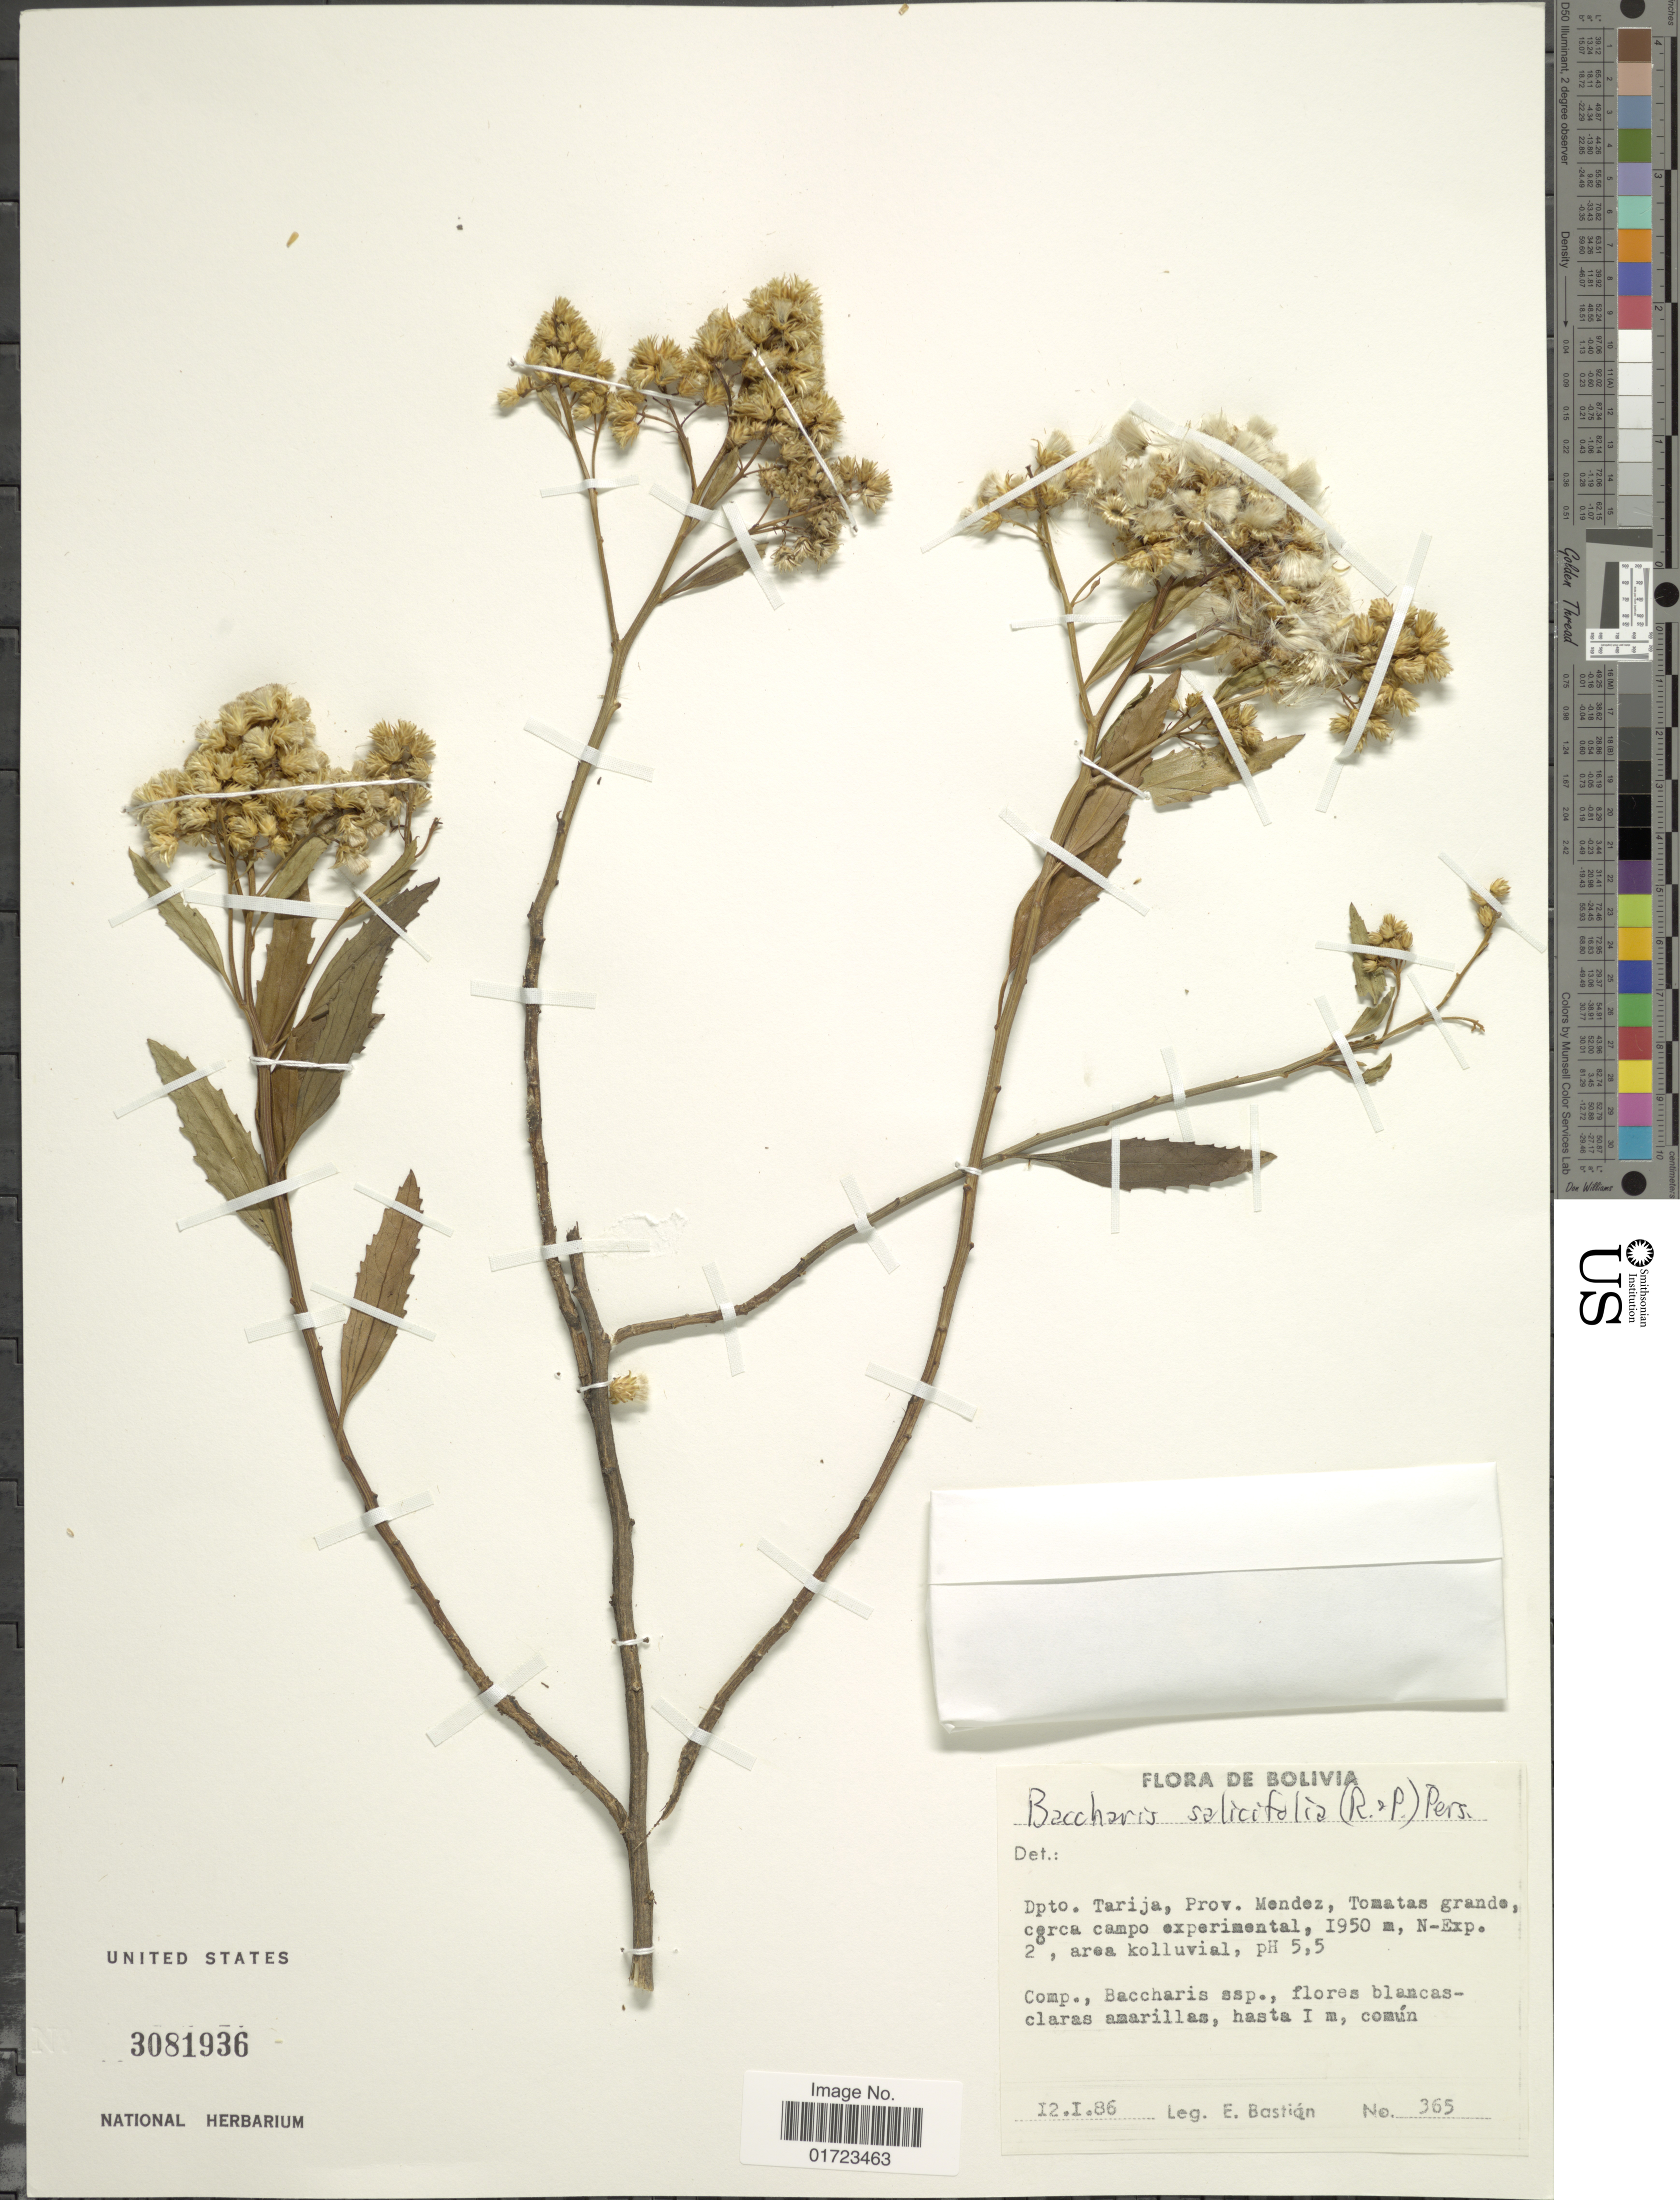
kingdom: Plantae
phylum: Tracheophyta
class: Magnoliopsida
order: Asterales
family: Asteraceae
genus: Baccharis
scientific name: Baccharis salicifolia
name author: (Ruiz & Pav.) Pers.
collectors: E. Bastion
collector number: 365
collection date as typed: Transcribed d/m/y: 12/1/86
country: Bolivia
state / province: Tarija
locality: Prov. Mendez, Tomatas grande cerca campo experimental.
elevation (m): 1950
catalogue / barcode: US 3081936